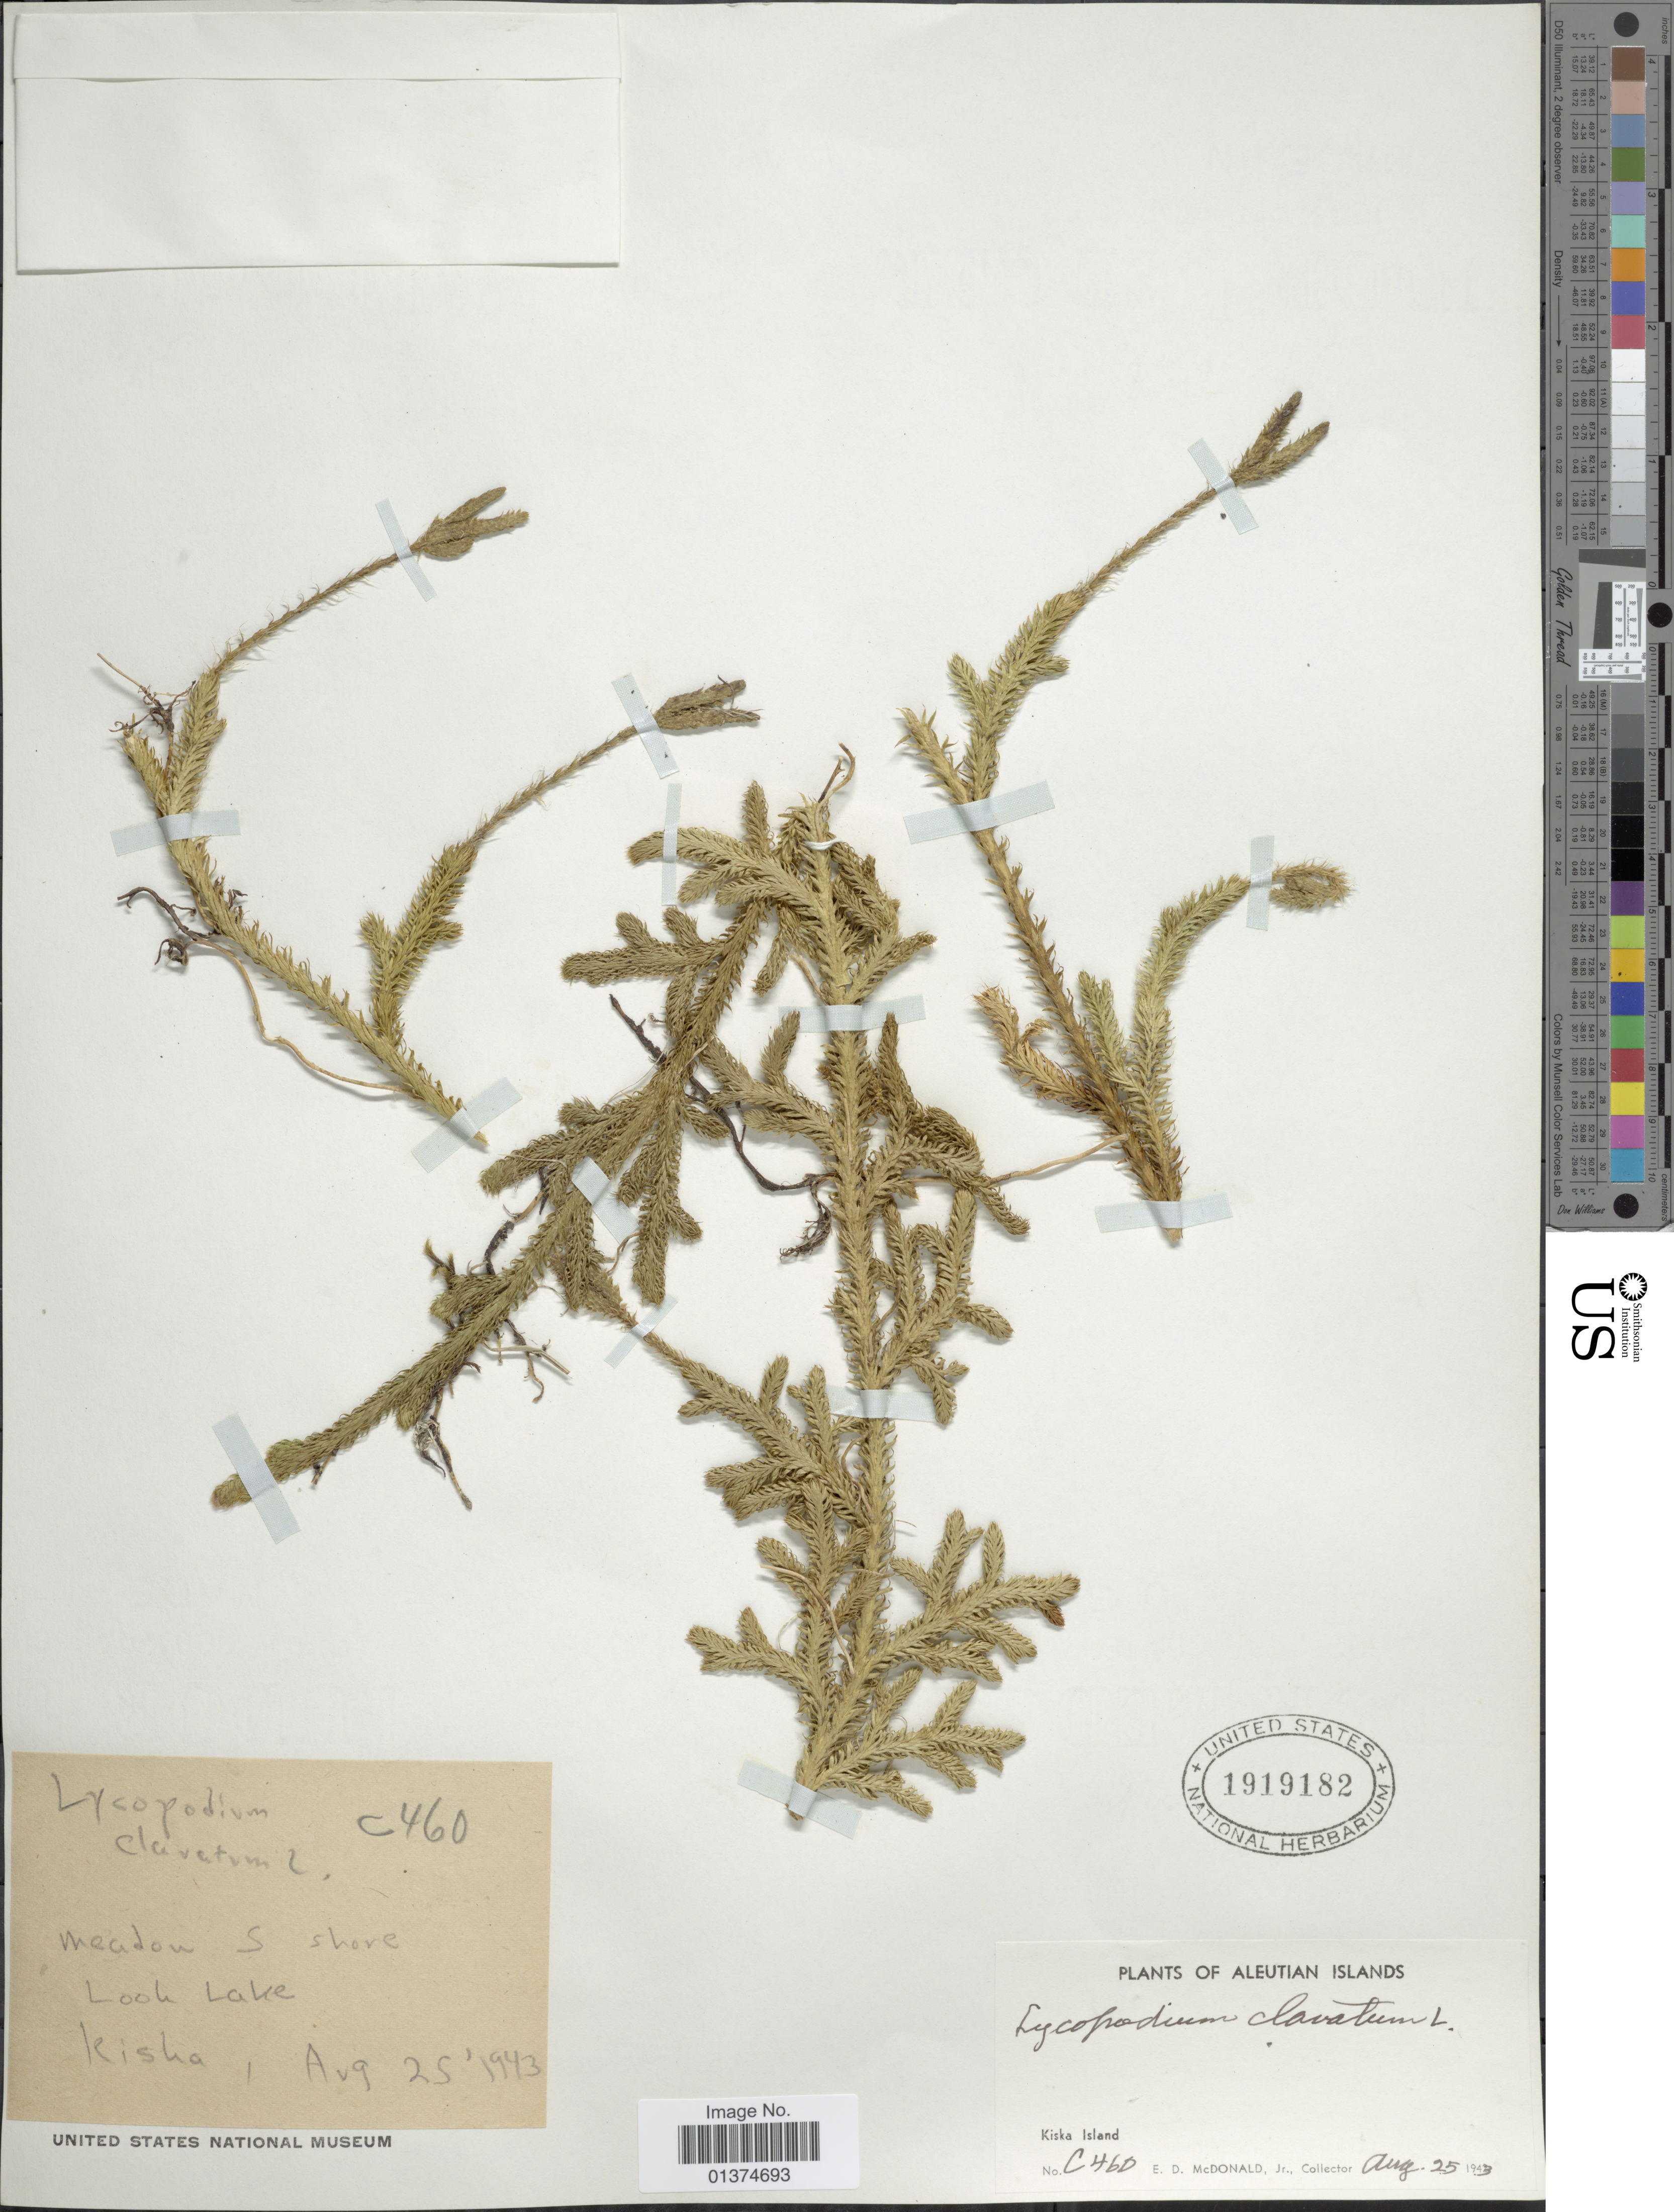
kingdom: Plantae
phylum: Tracheophyta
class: Lycopodiopsida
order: Lycopodiales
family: Lycopodiaceae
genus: Lycopodium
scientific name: Lycopodium clavatum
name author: L.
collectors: E. D. McDonald Jr.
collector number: C460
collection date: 1943-08-25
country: United States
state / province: Alaska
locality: Aleutian Islands, Kiska Island, Look Like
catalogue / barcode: US 1919182